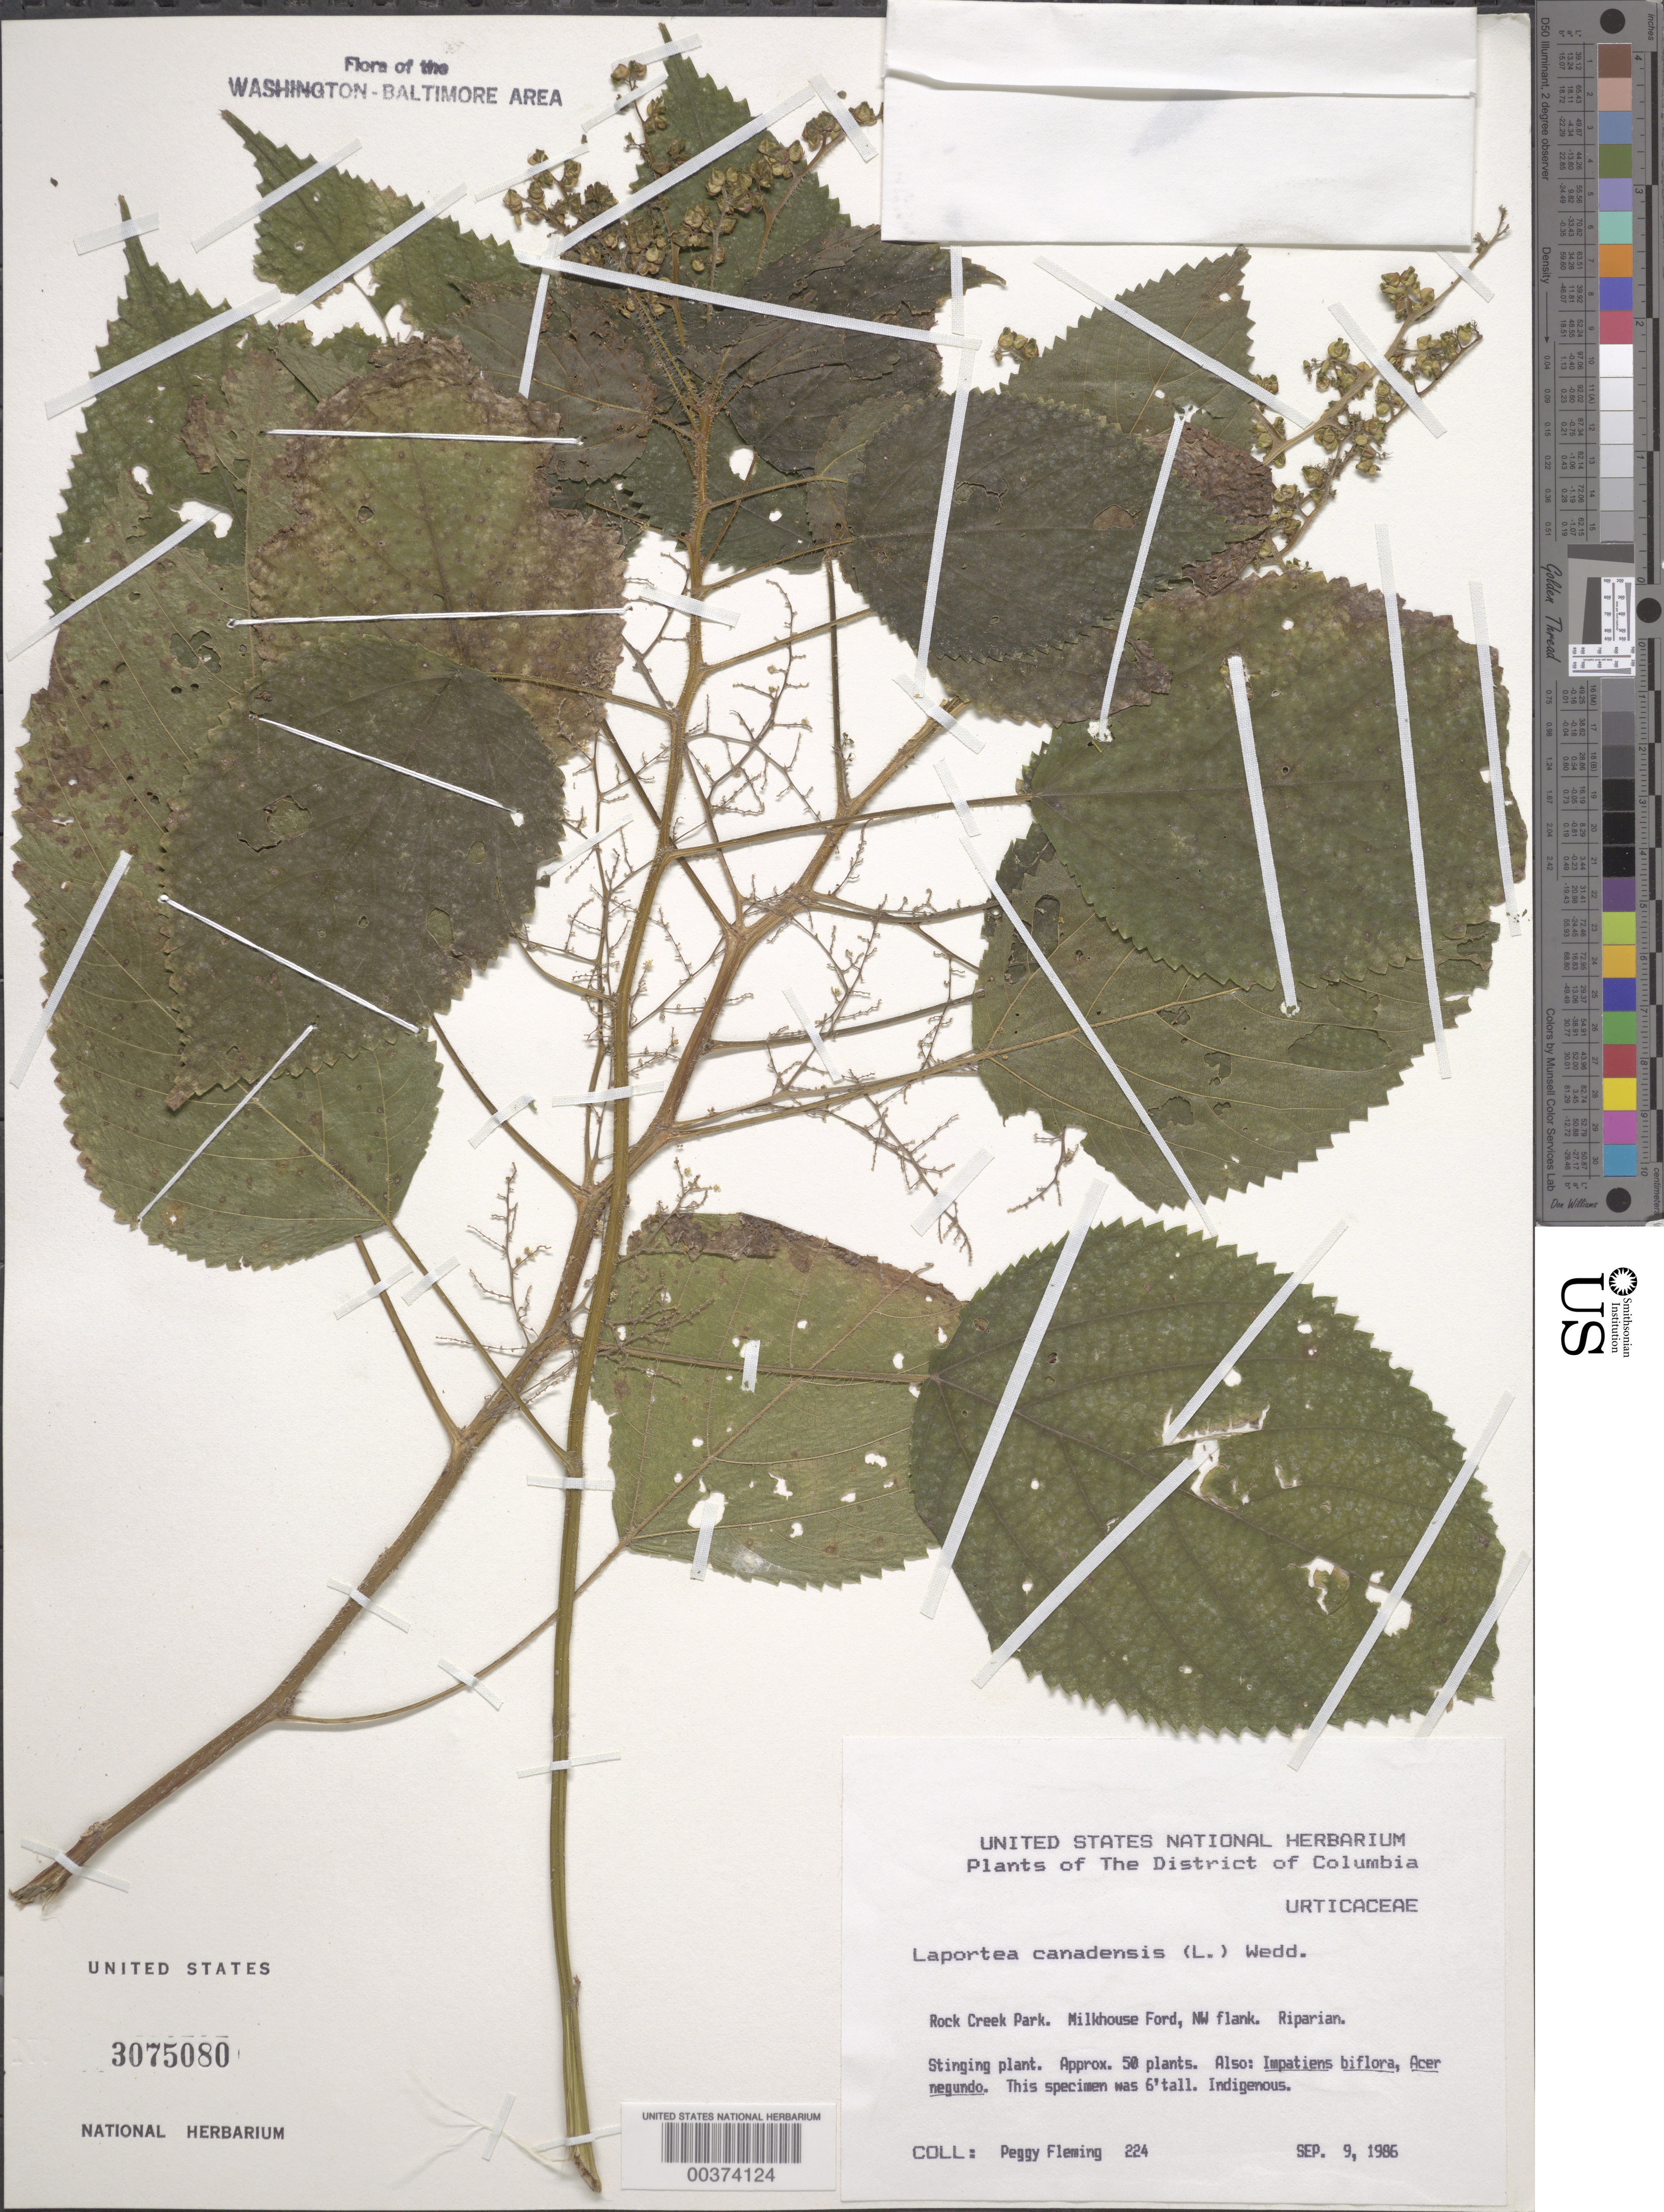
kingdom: Plantae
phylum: Tracheophyta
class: Magnoliopsida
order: Rosales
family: Urticaceae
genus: Laportea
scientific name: Laportea canadensis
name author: (L.) Wedd.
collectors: P. Fleming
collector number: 224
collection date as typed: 09 Sep 1986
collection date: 1986-09-09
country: United States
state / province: District of Columbia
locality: Rock Creek Park, Milkhouse Ford Rock Creek Park and vicinity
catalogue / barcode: US 3075080